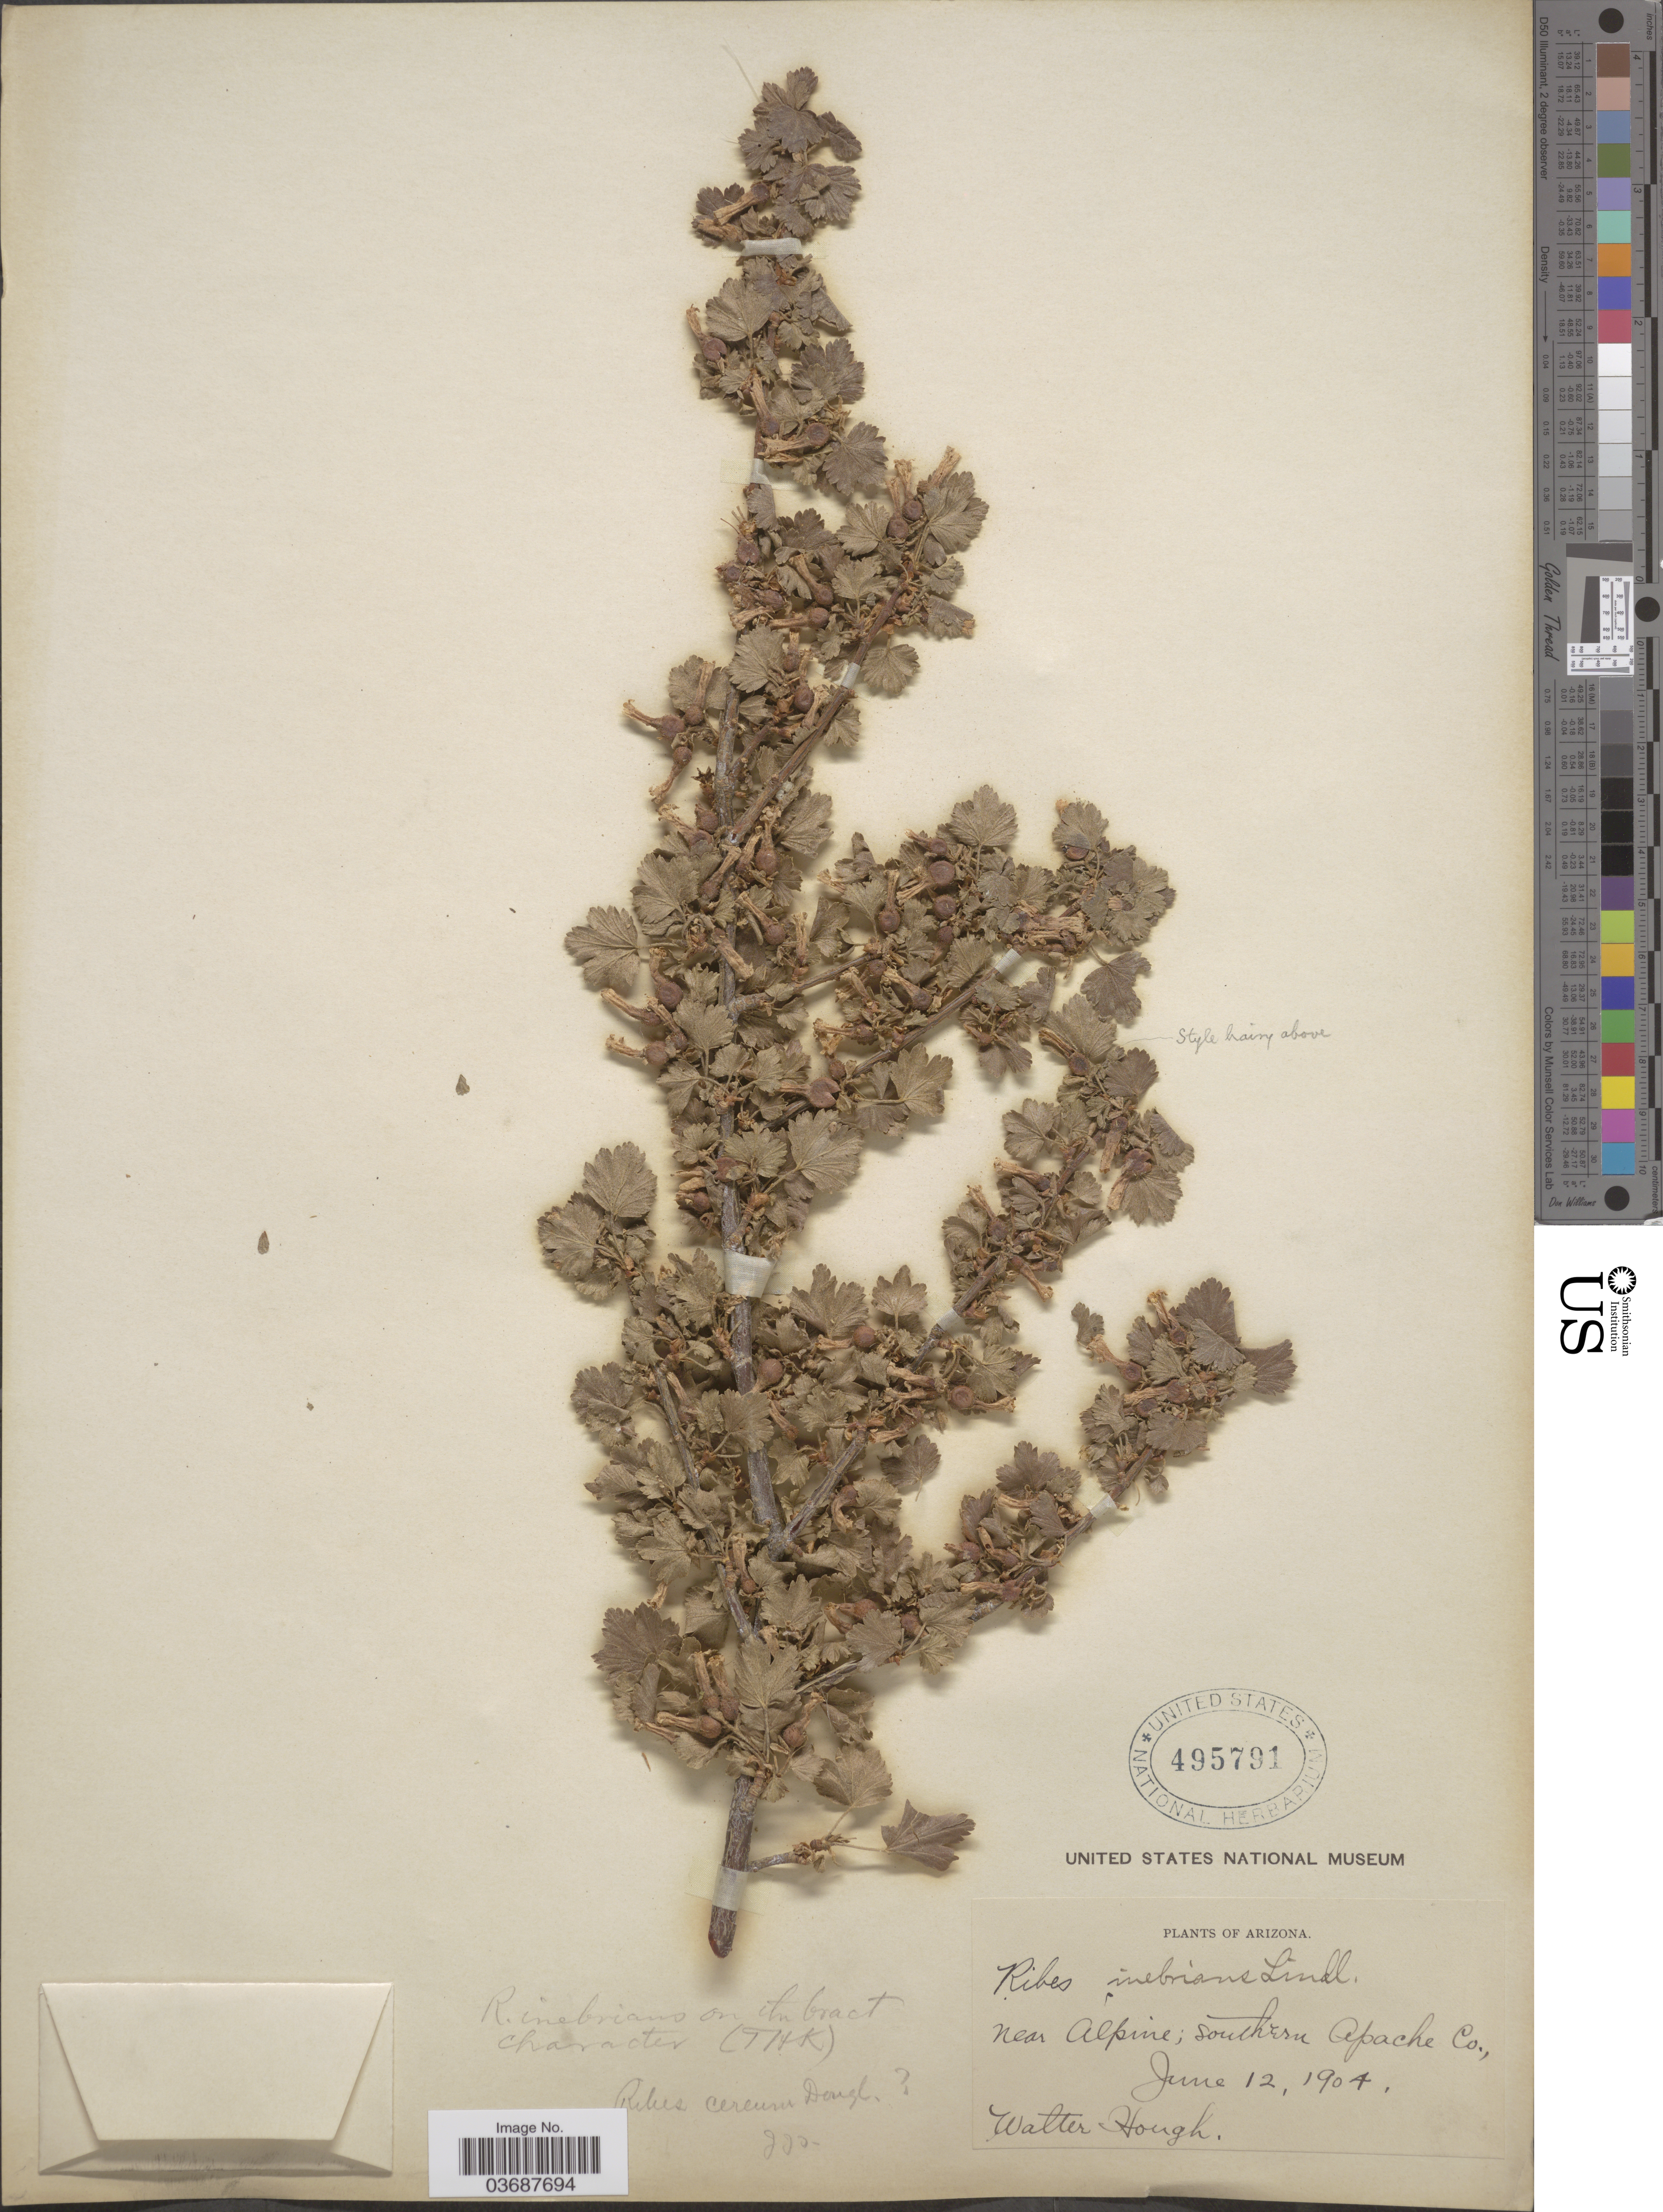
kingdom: Plantae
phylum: Tracheophyta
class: Magnoliopsida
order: Saxifragales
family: Grossulariaceae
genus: Ribes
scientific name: Ribes inebrians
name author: Lindl.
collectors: W. Hough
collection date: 1904-06-12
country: United States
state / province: Arizona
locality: Near Alpine; Southern Apache Co.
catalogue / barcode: US 495791